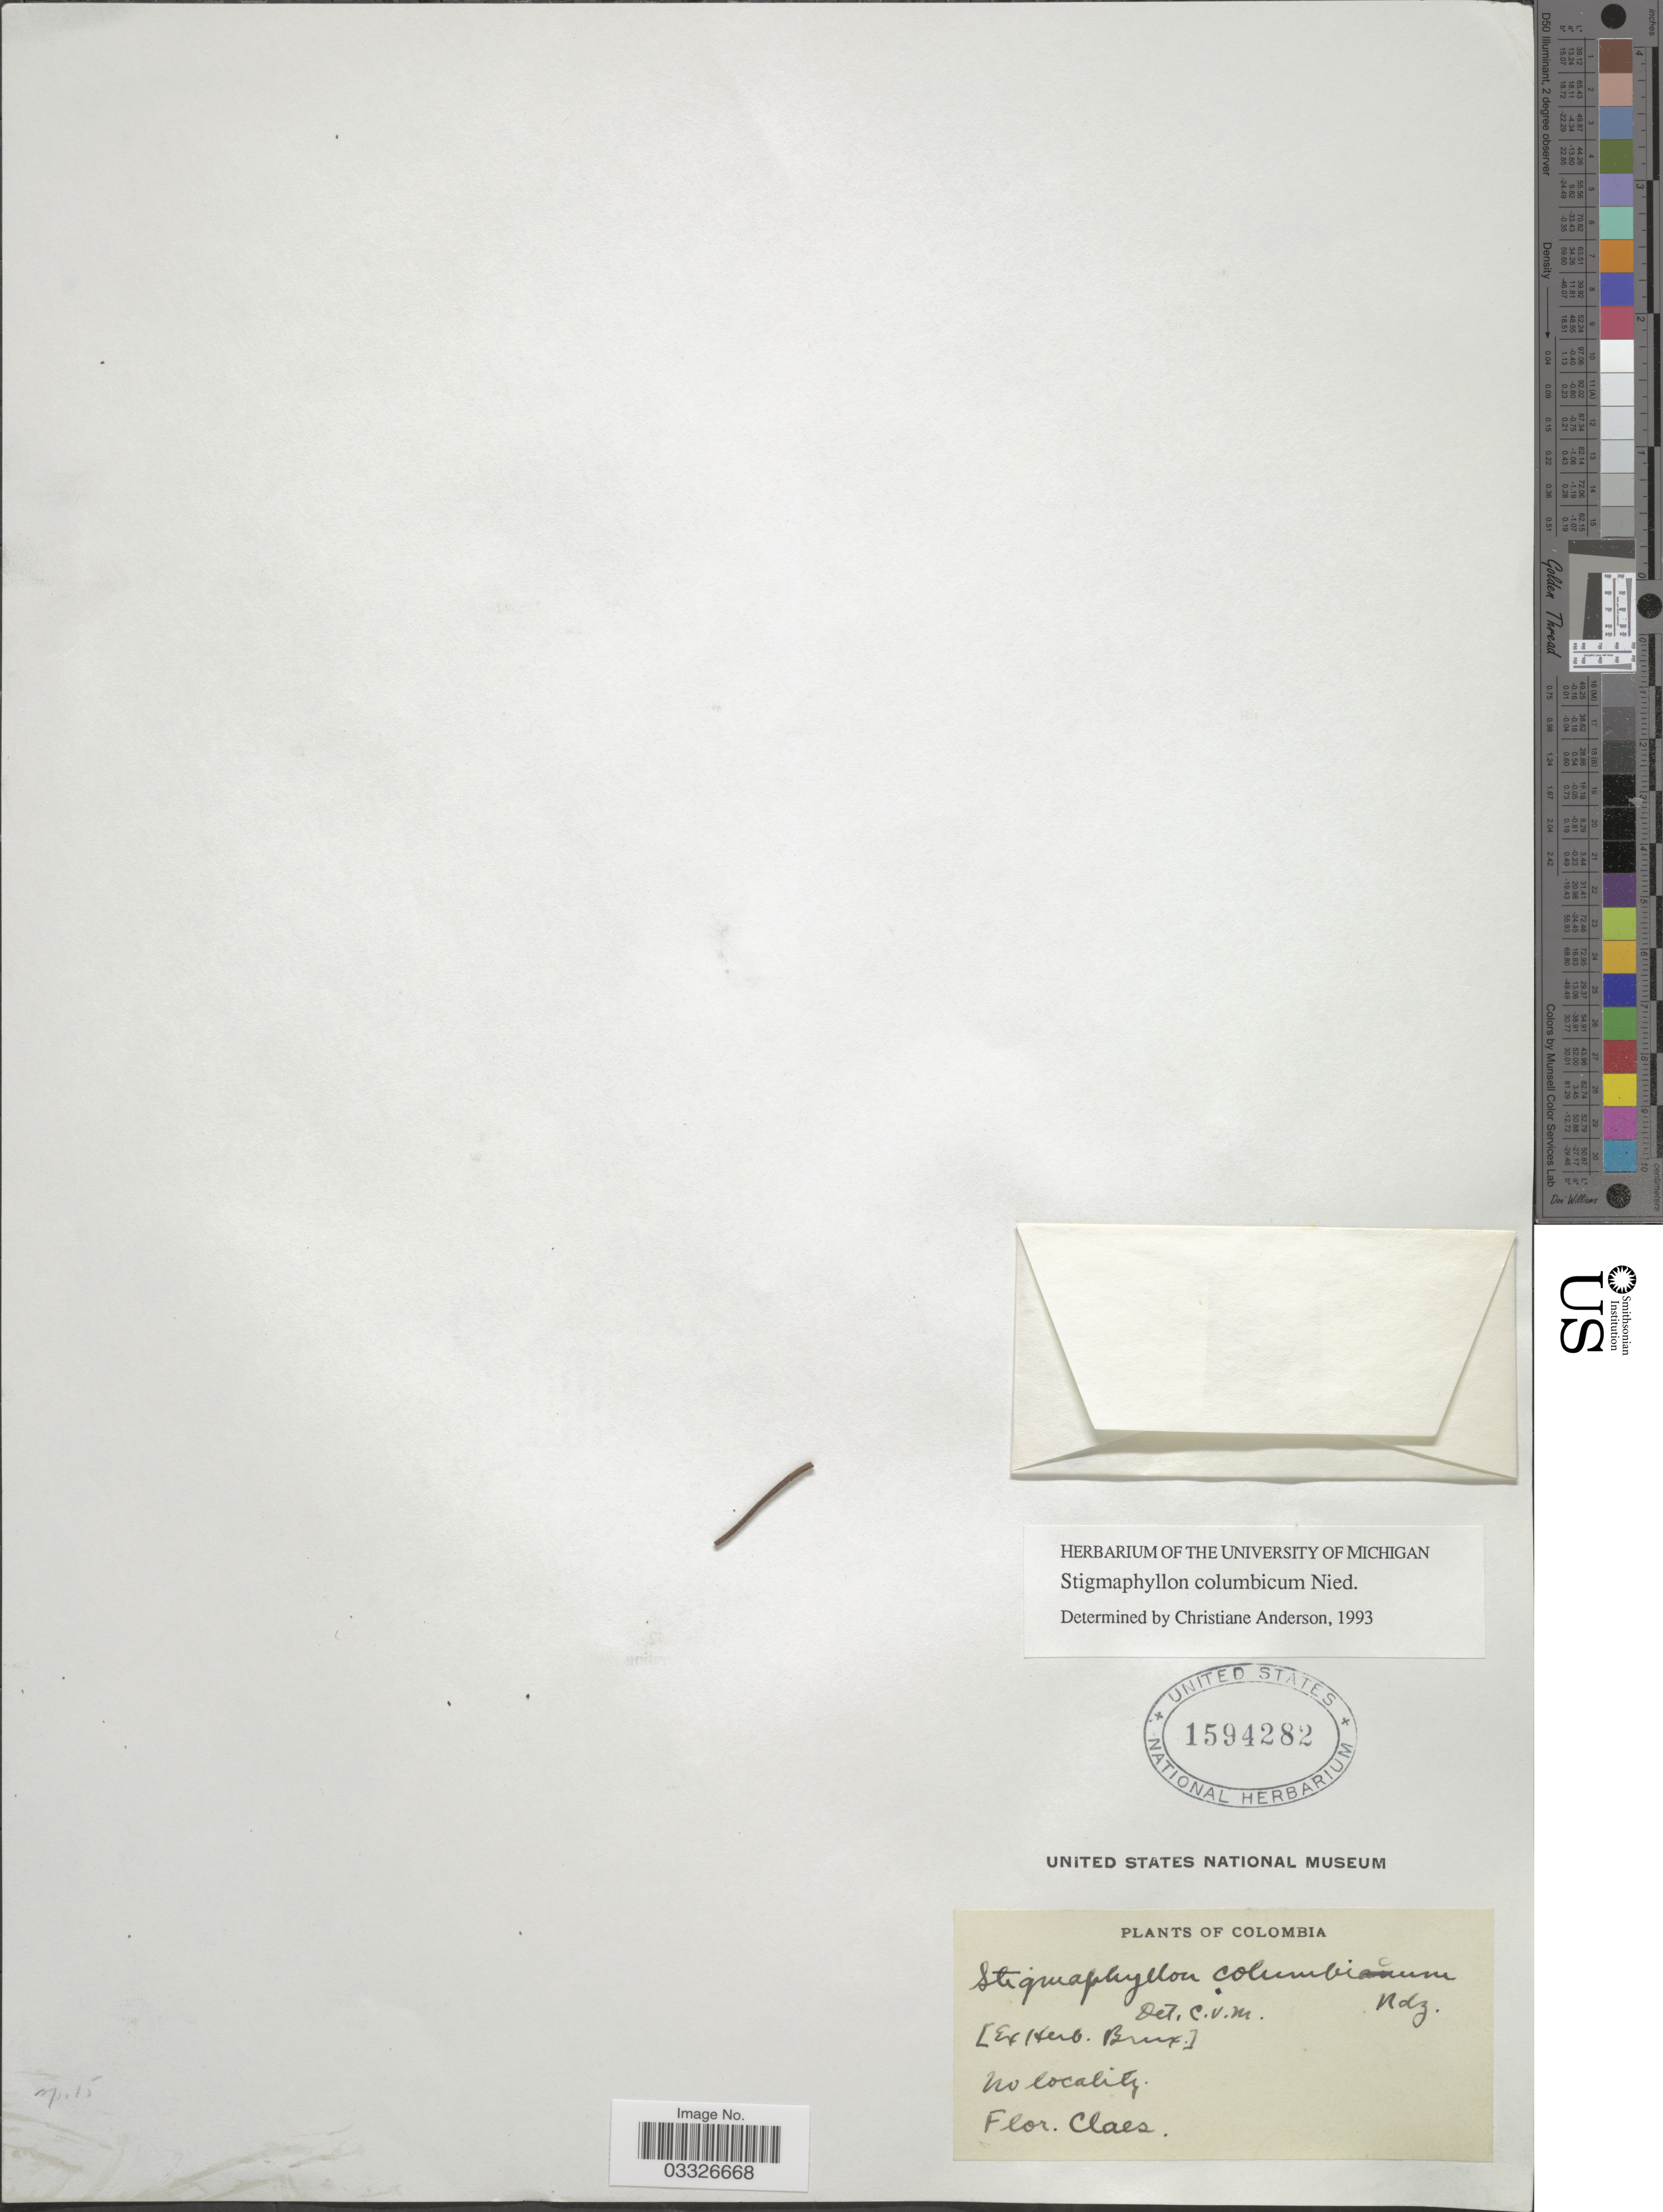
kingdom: Plantae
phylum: Tracheophyta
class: Magnoliopsida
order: Malpighiales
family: Malpighiaceae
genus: Stigmaphyllon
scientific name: Stigmaphyllon columbicum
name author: Nied.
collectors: Universite Libre de Bruxelles, Herbarium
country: Colombia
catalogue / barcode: US 1594282